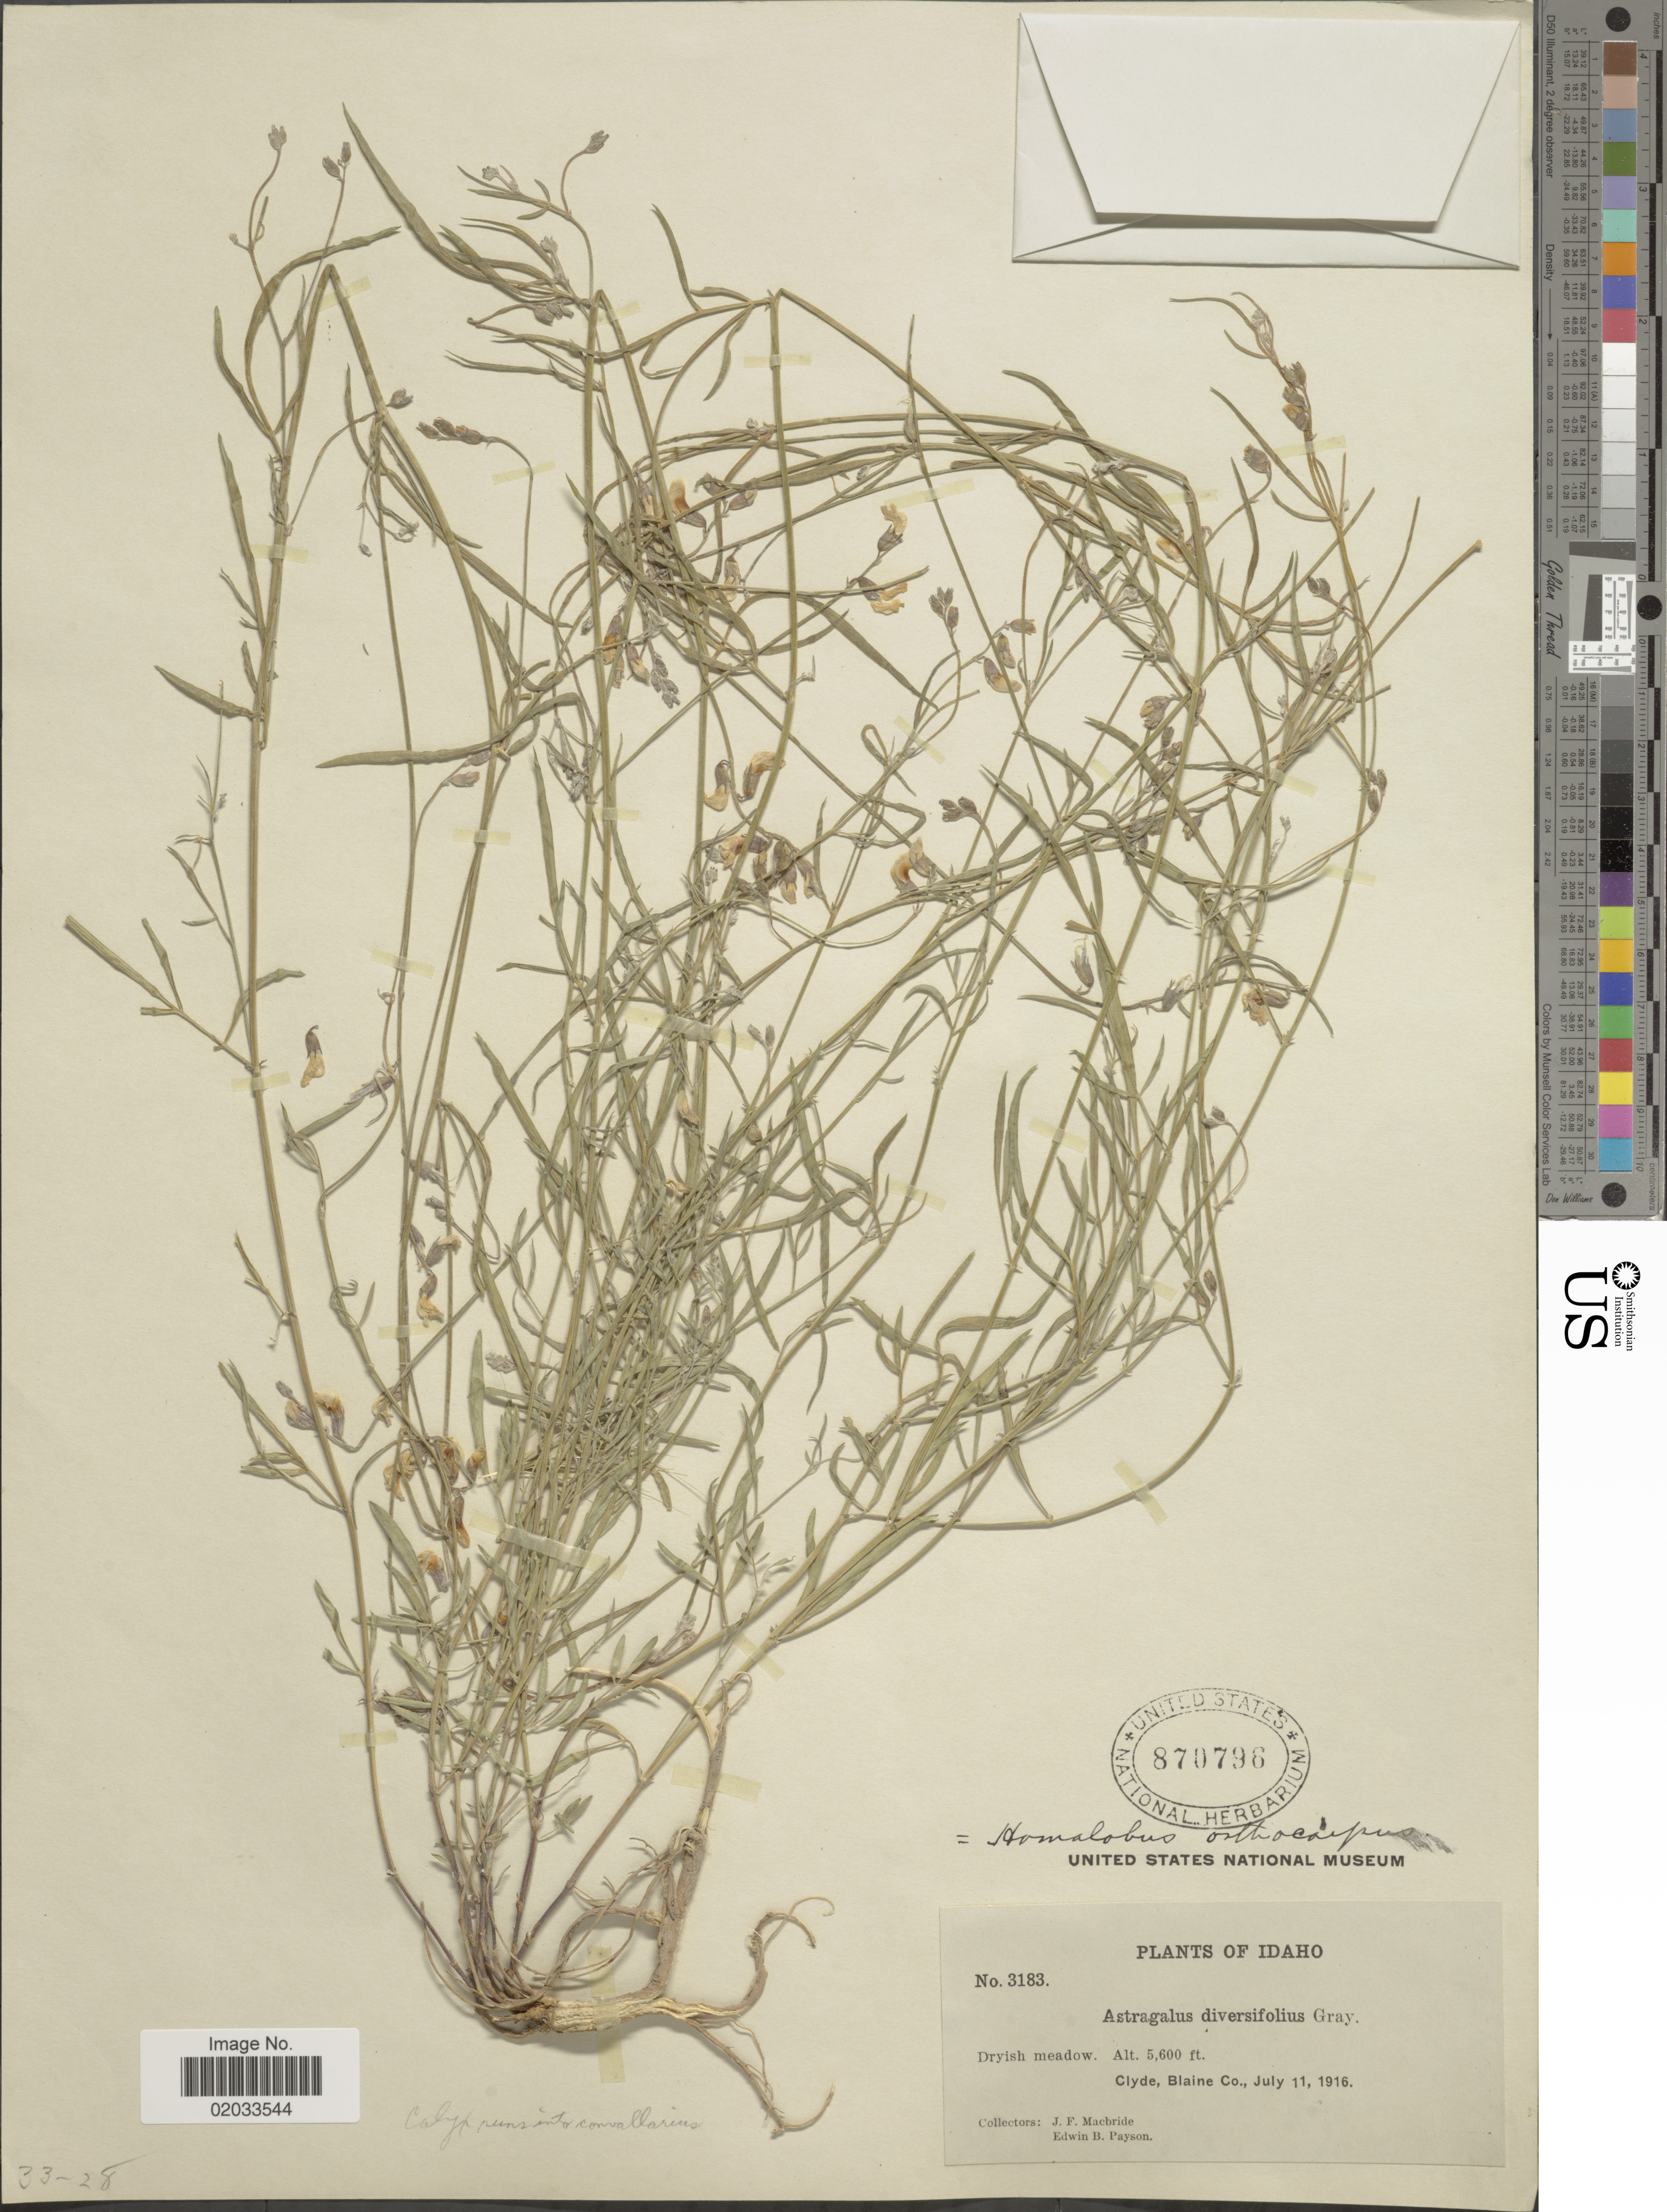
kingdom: Plantae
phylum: Tracheophyta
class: Magnoliopsida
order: Fabales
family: Fabaceae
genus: Astragalus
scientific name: Astragalus orthocarpus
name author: I.M. Johnst.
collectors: J. F. Macbride & E. B. Payson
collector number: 3183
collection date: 1916-07-11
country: United States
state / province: Idaho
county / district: Blaine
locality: Clyde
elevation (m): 1707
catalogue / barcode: US 870796